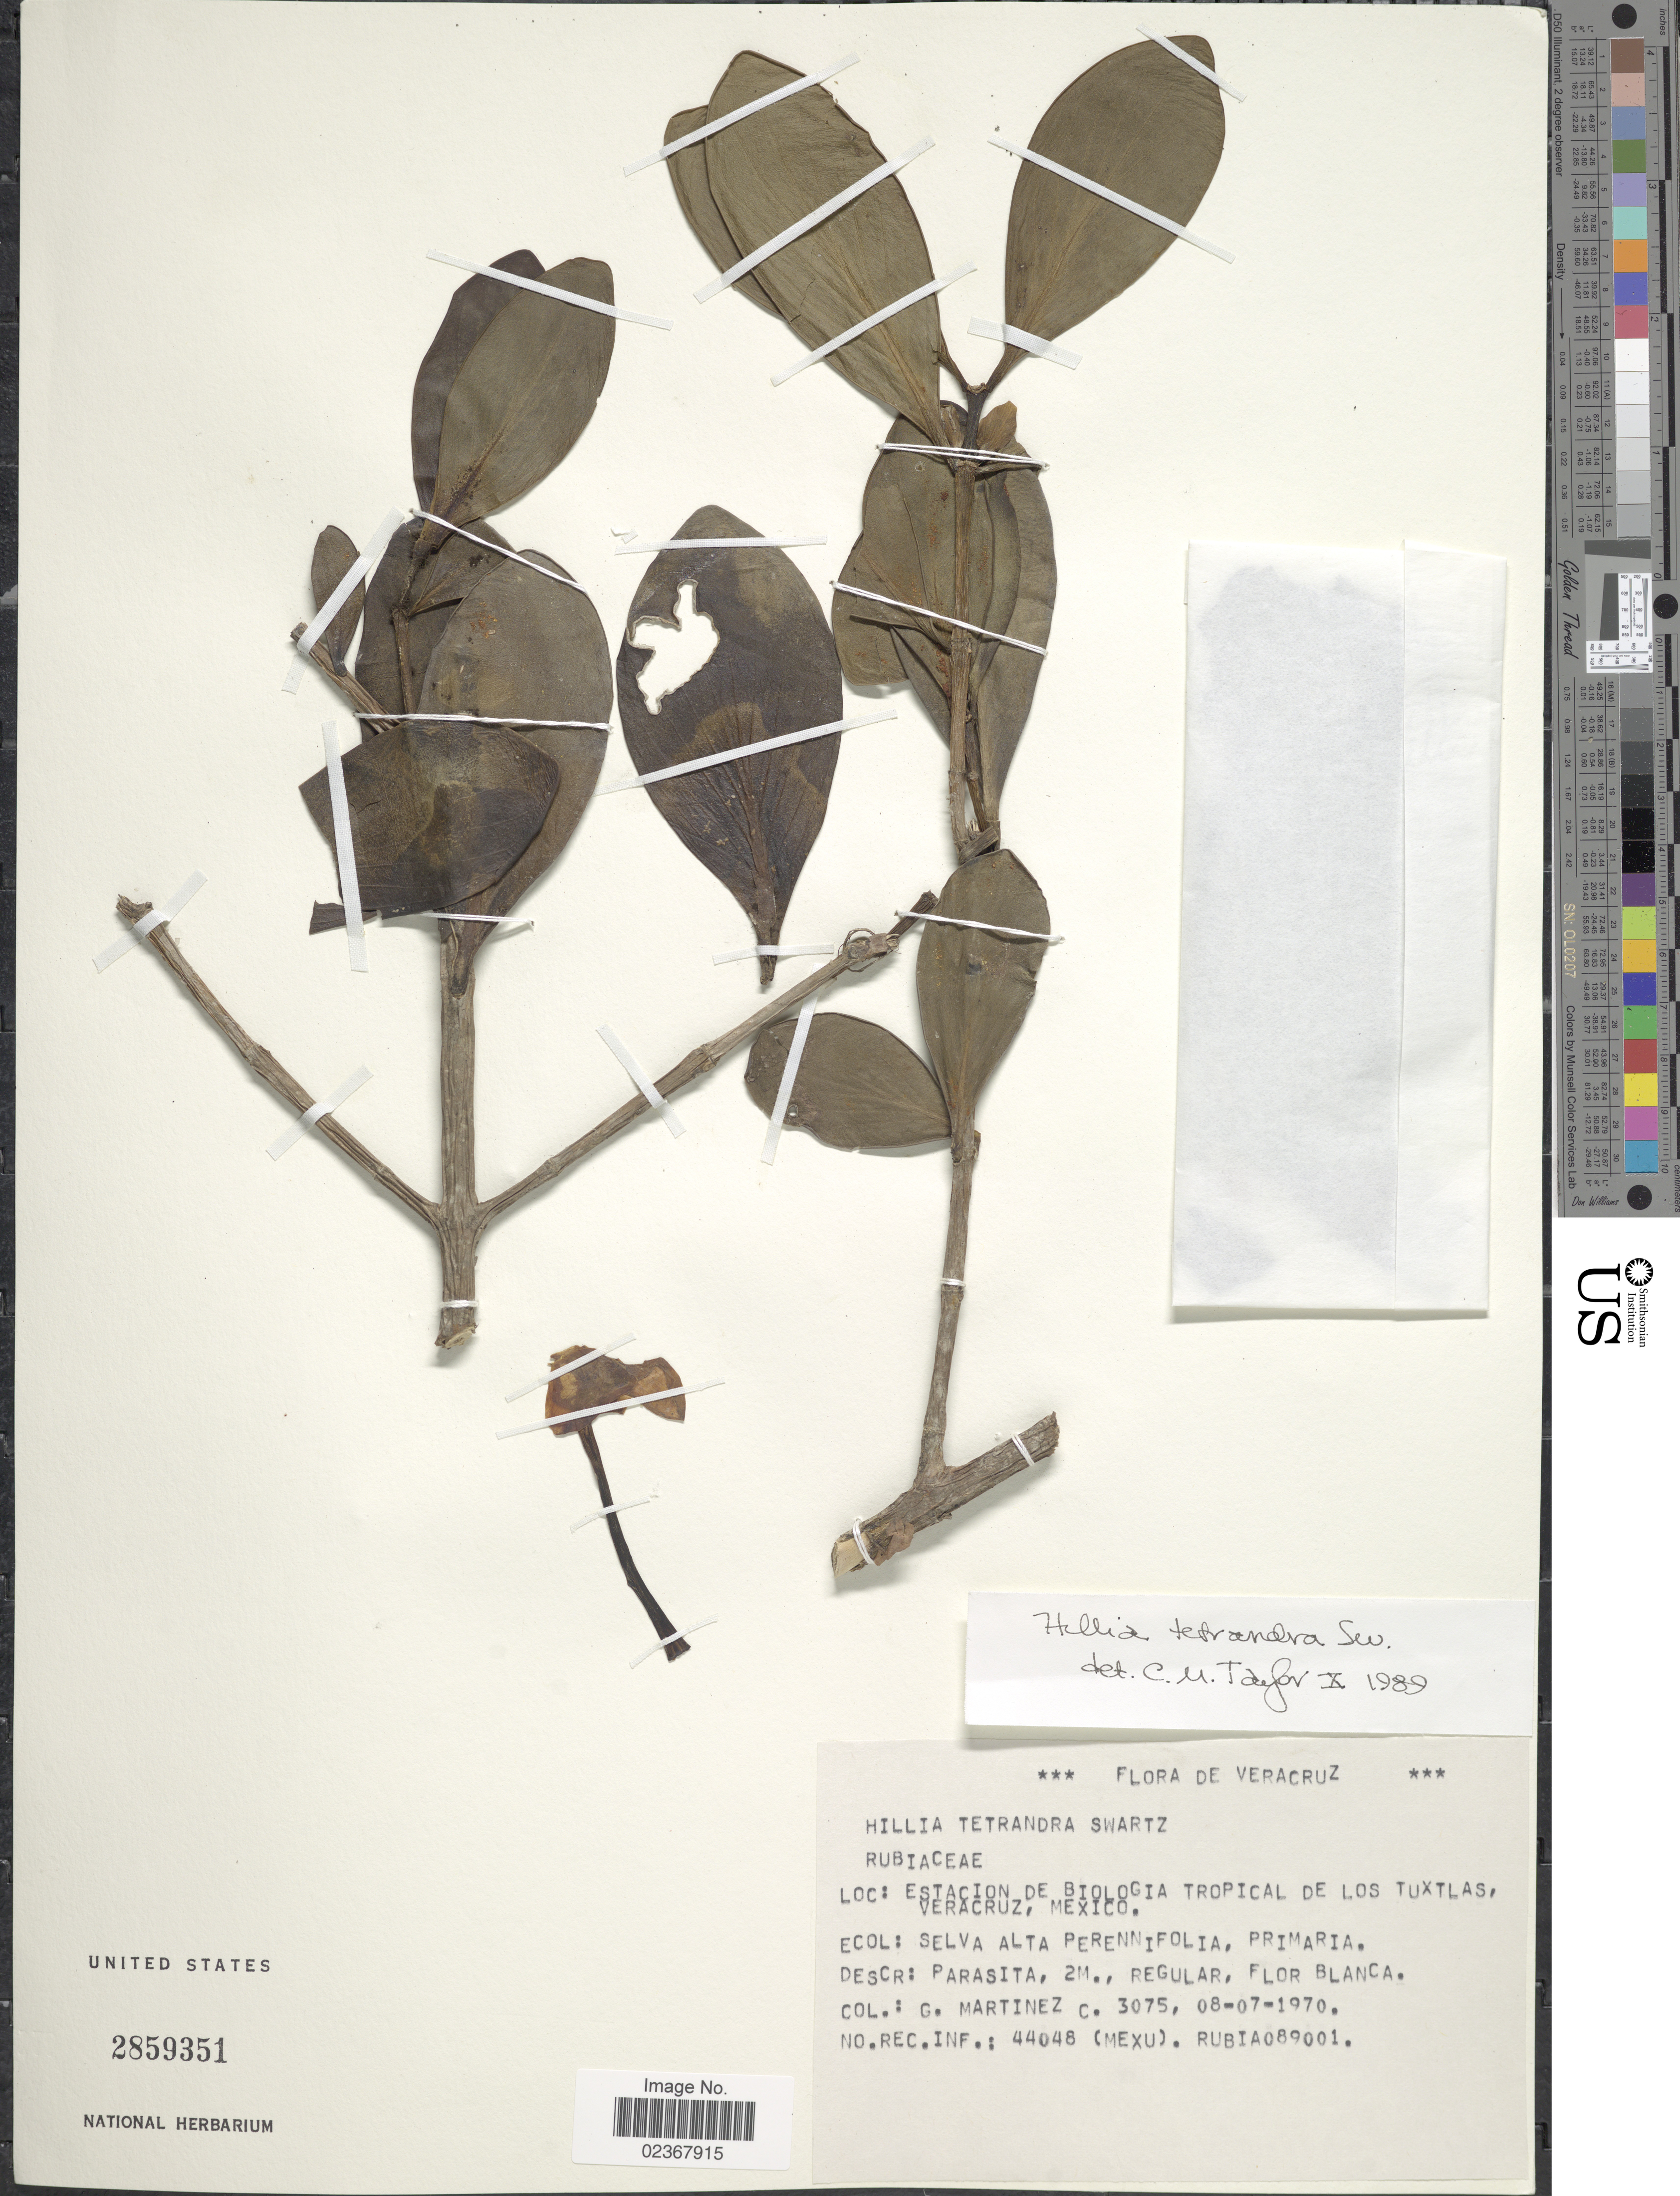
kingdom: Plantae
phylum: Tracheophyta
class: Magnoliopsida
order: Gentianales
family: Rubiaceae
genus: Hillia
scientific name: Hillia tetrandra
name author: Sw.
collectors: G. Martinez C.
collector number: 3075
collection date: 1970-07-08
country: Mexico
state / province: Veracruz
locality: Veracruz. Estacion de Biologica Tropical de Los Tuxtlas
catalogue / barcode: US 2859351